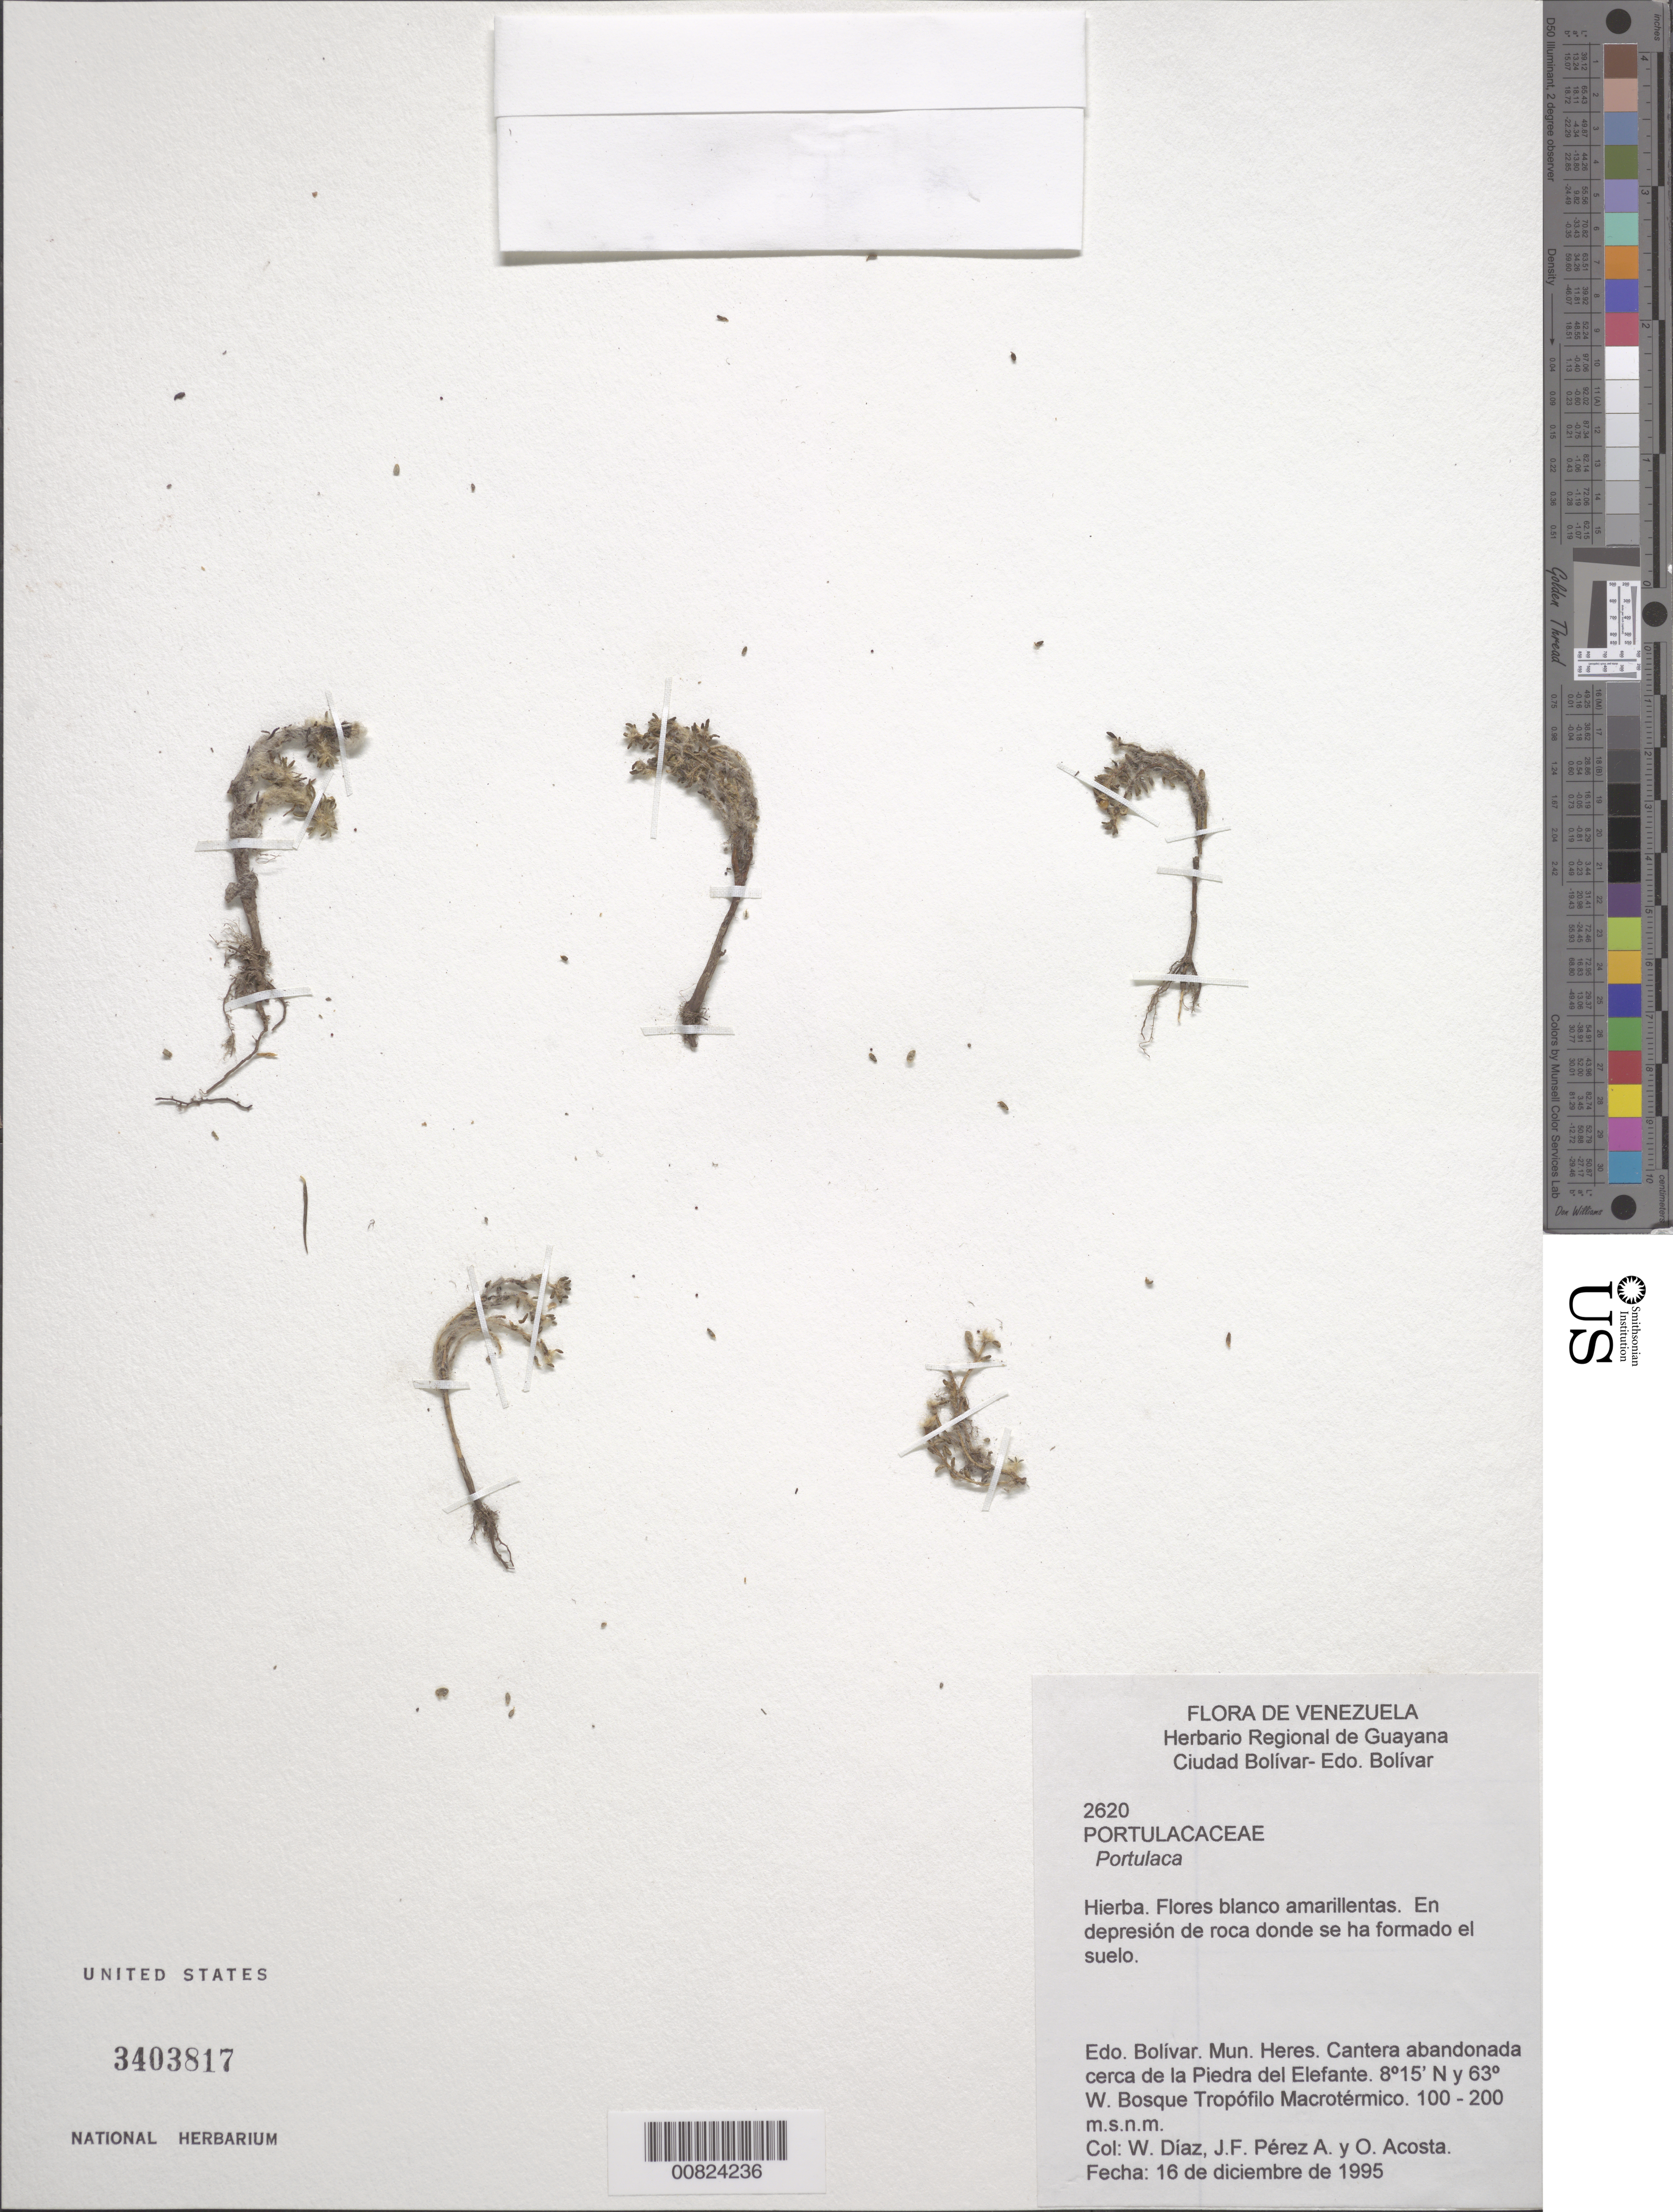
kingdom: Plantae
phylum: Tracheophyta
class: Magnoliopsida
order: Caryophyllales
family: Portulacaceae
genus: Portulaca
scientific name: Portulaca sp.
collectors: W. Díaz P., J. Pérez A. & O. Acosta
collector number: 2620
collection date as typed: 16-Dec-95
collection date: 1995-12-16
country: Venezuela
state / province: Bolívar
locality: Mun. Heres, Piedra del Elefante, W. Bosque Tropófilo Macrotémico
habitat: Depresión de roca donde se ha formando el suelo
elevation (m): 100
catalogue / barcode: US 3403817